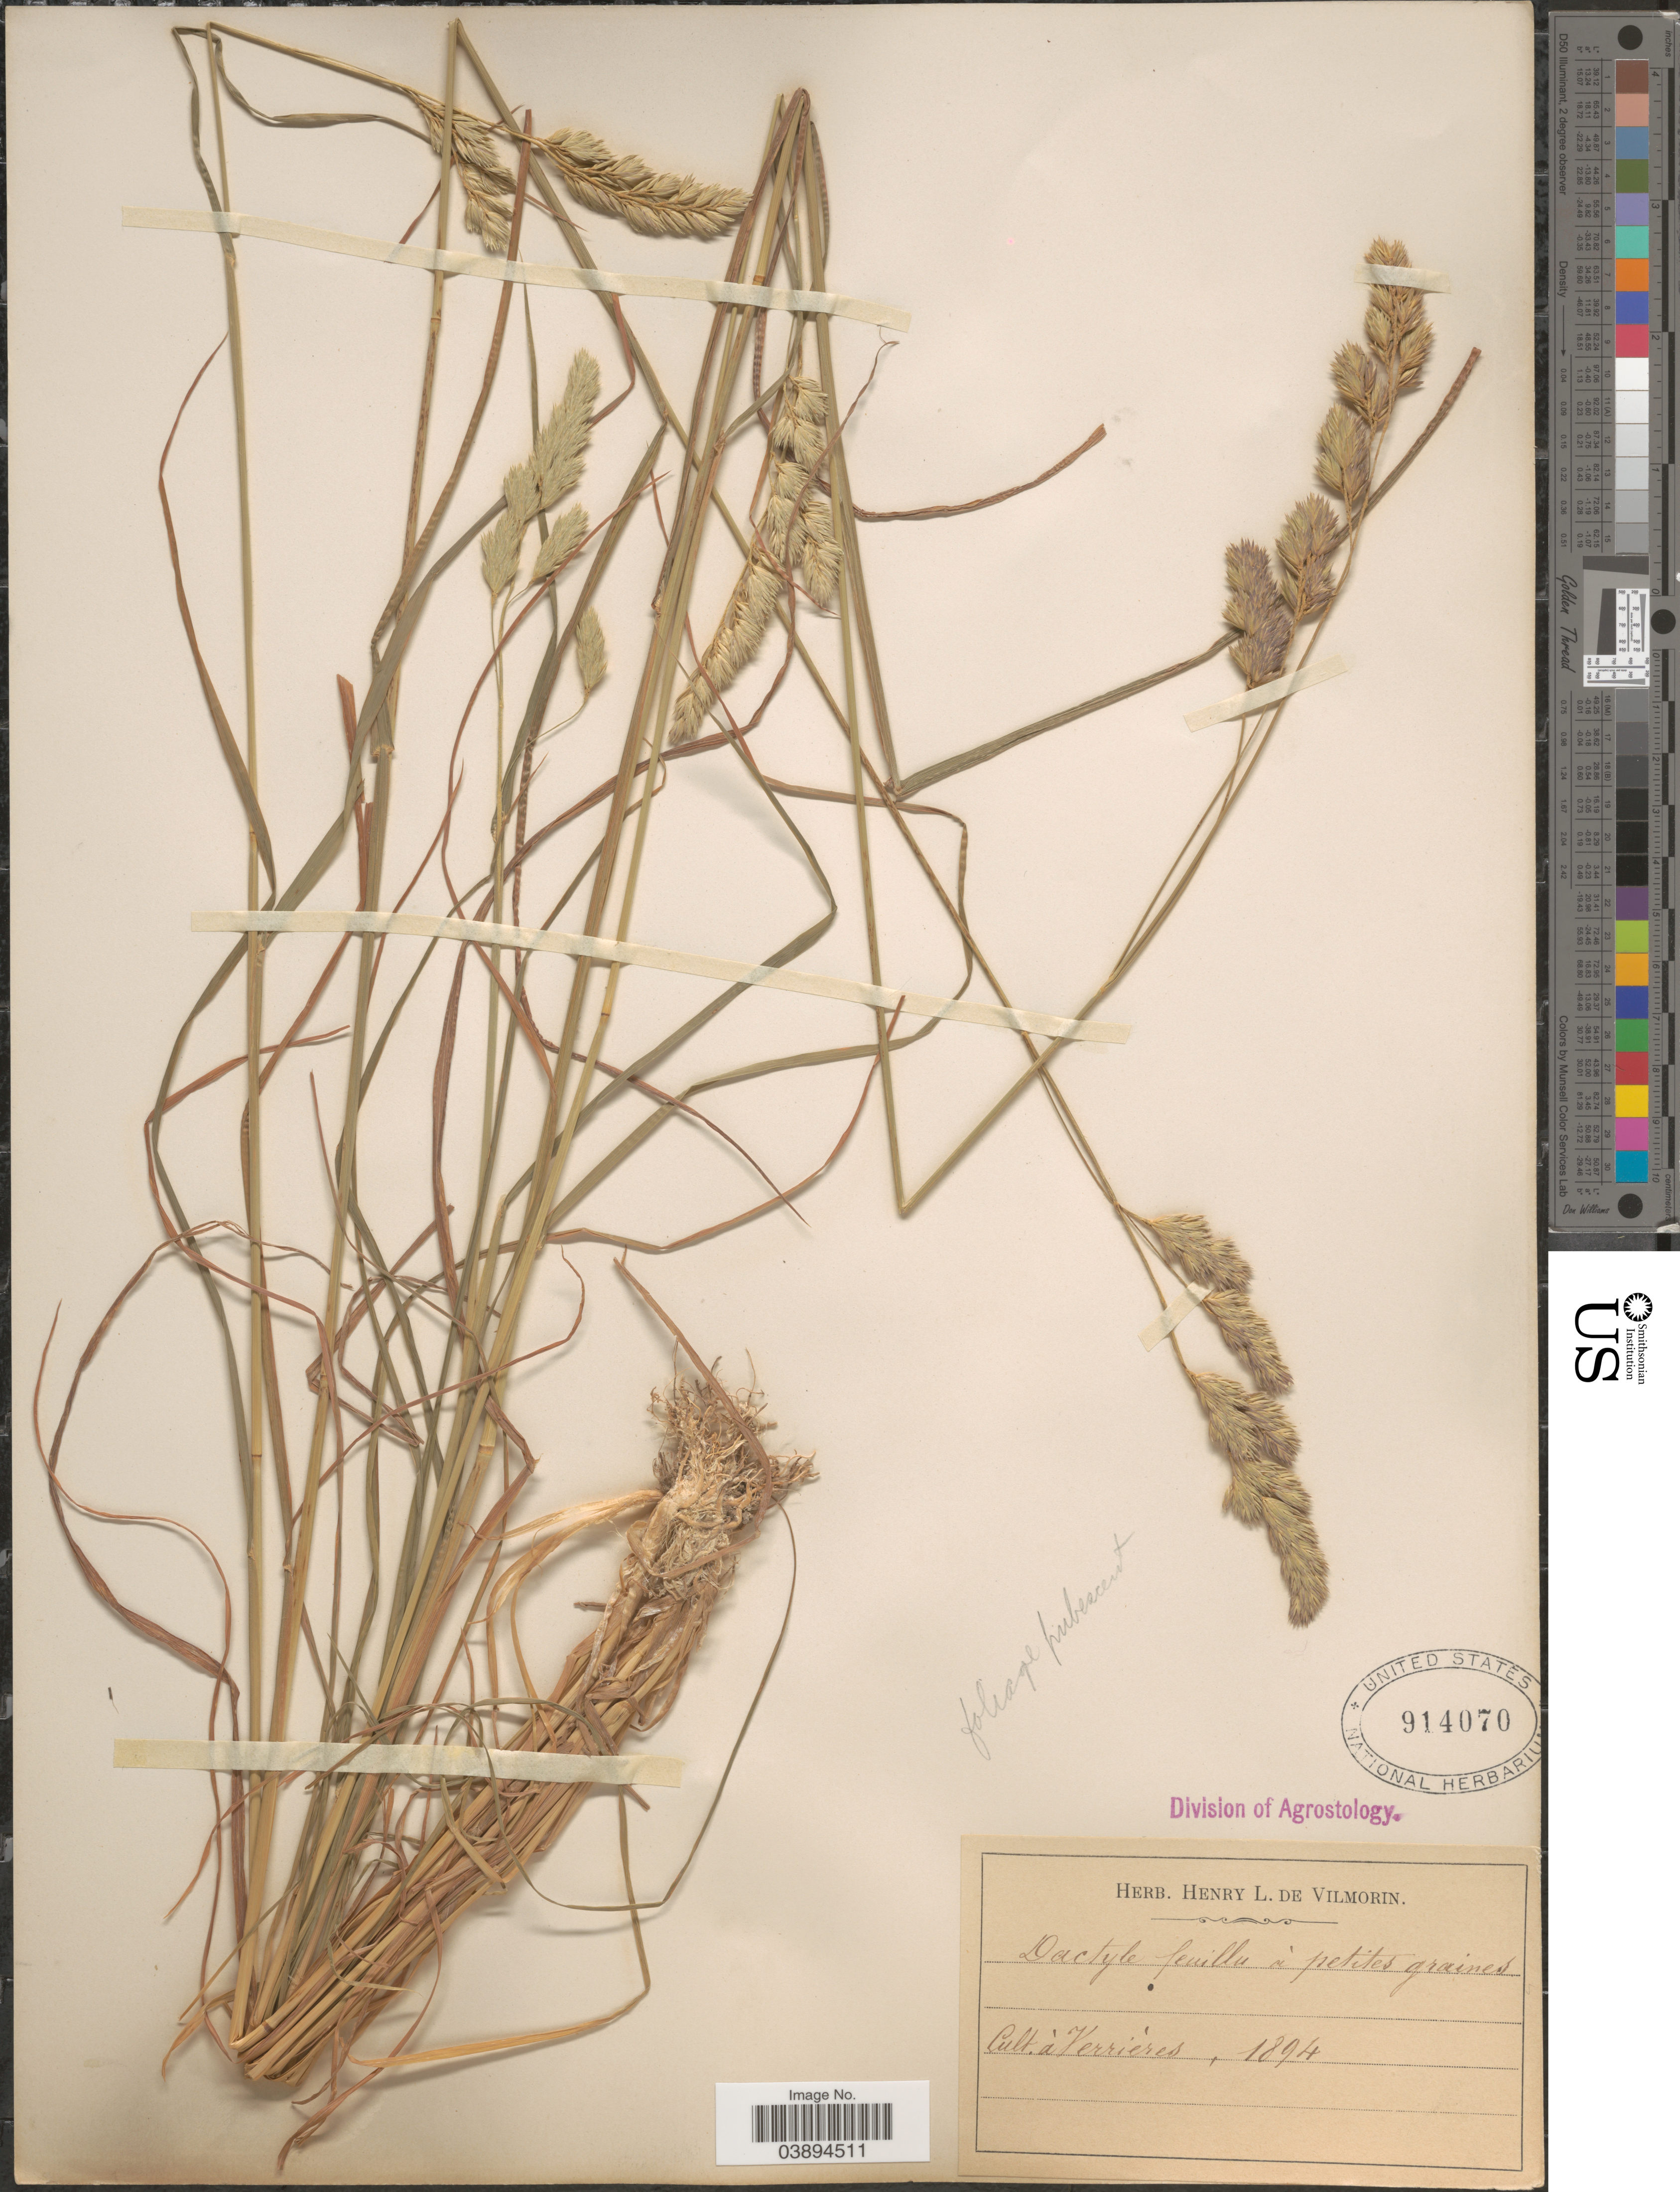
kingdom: Plantae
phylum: Tracheophyta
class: Liliopsida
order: Poales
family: Poaceae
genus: Dactylis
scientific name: Dactylis glomerata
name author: L.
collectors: Ex herb. Henry L. de Vilmorin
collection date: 1894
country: France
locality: À Verrières.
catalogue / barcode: US 914070